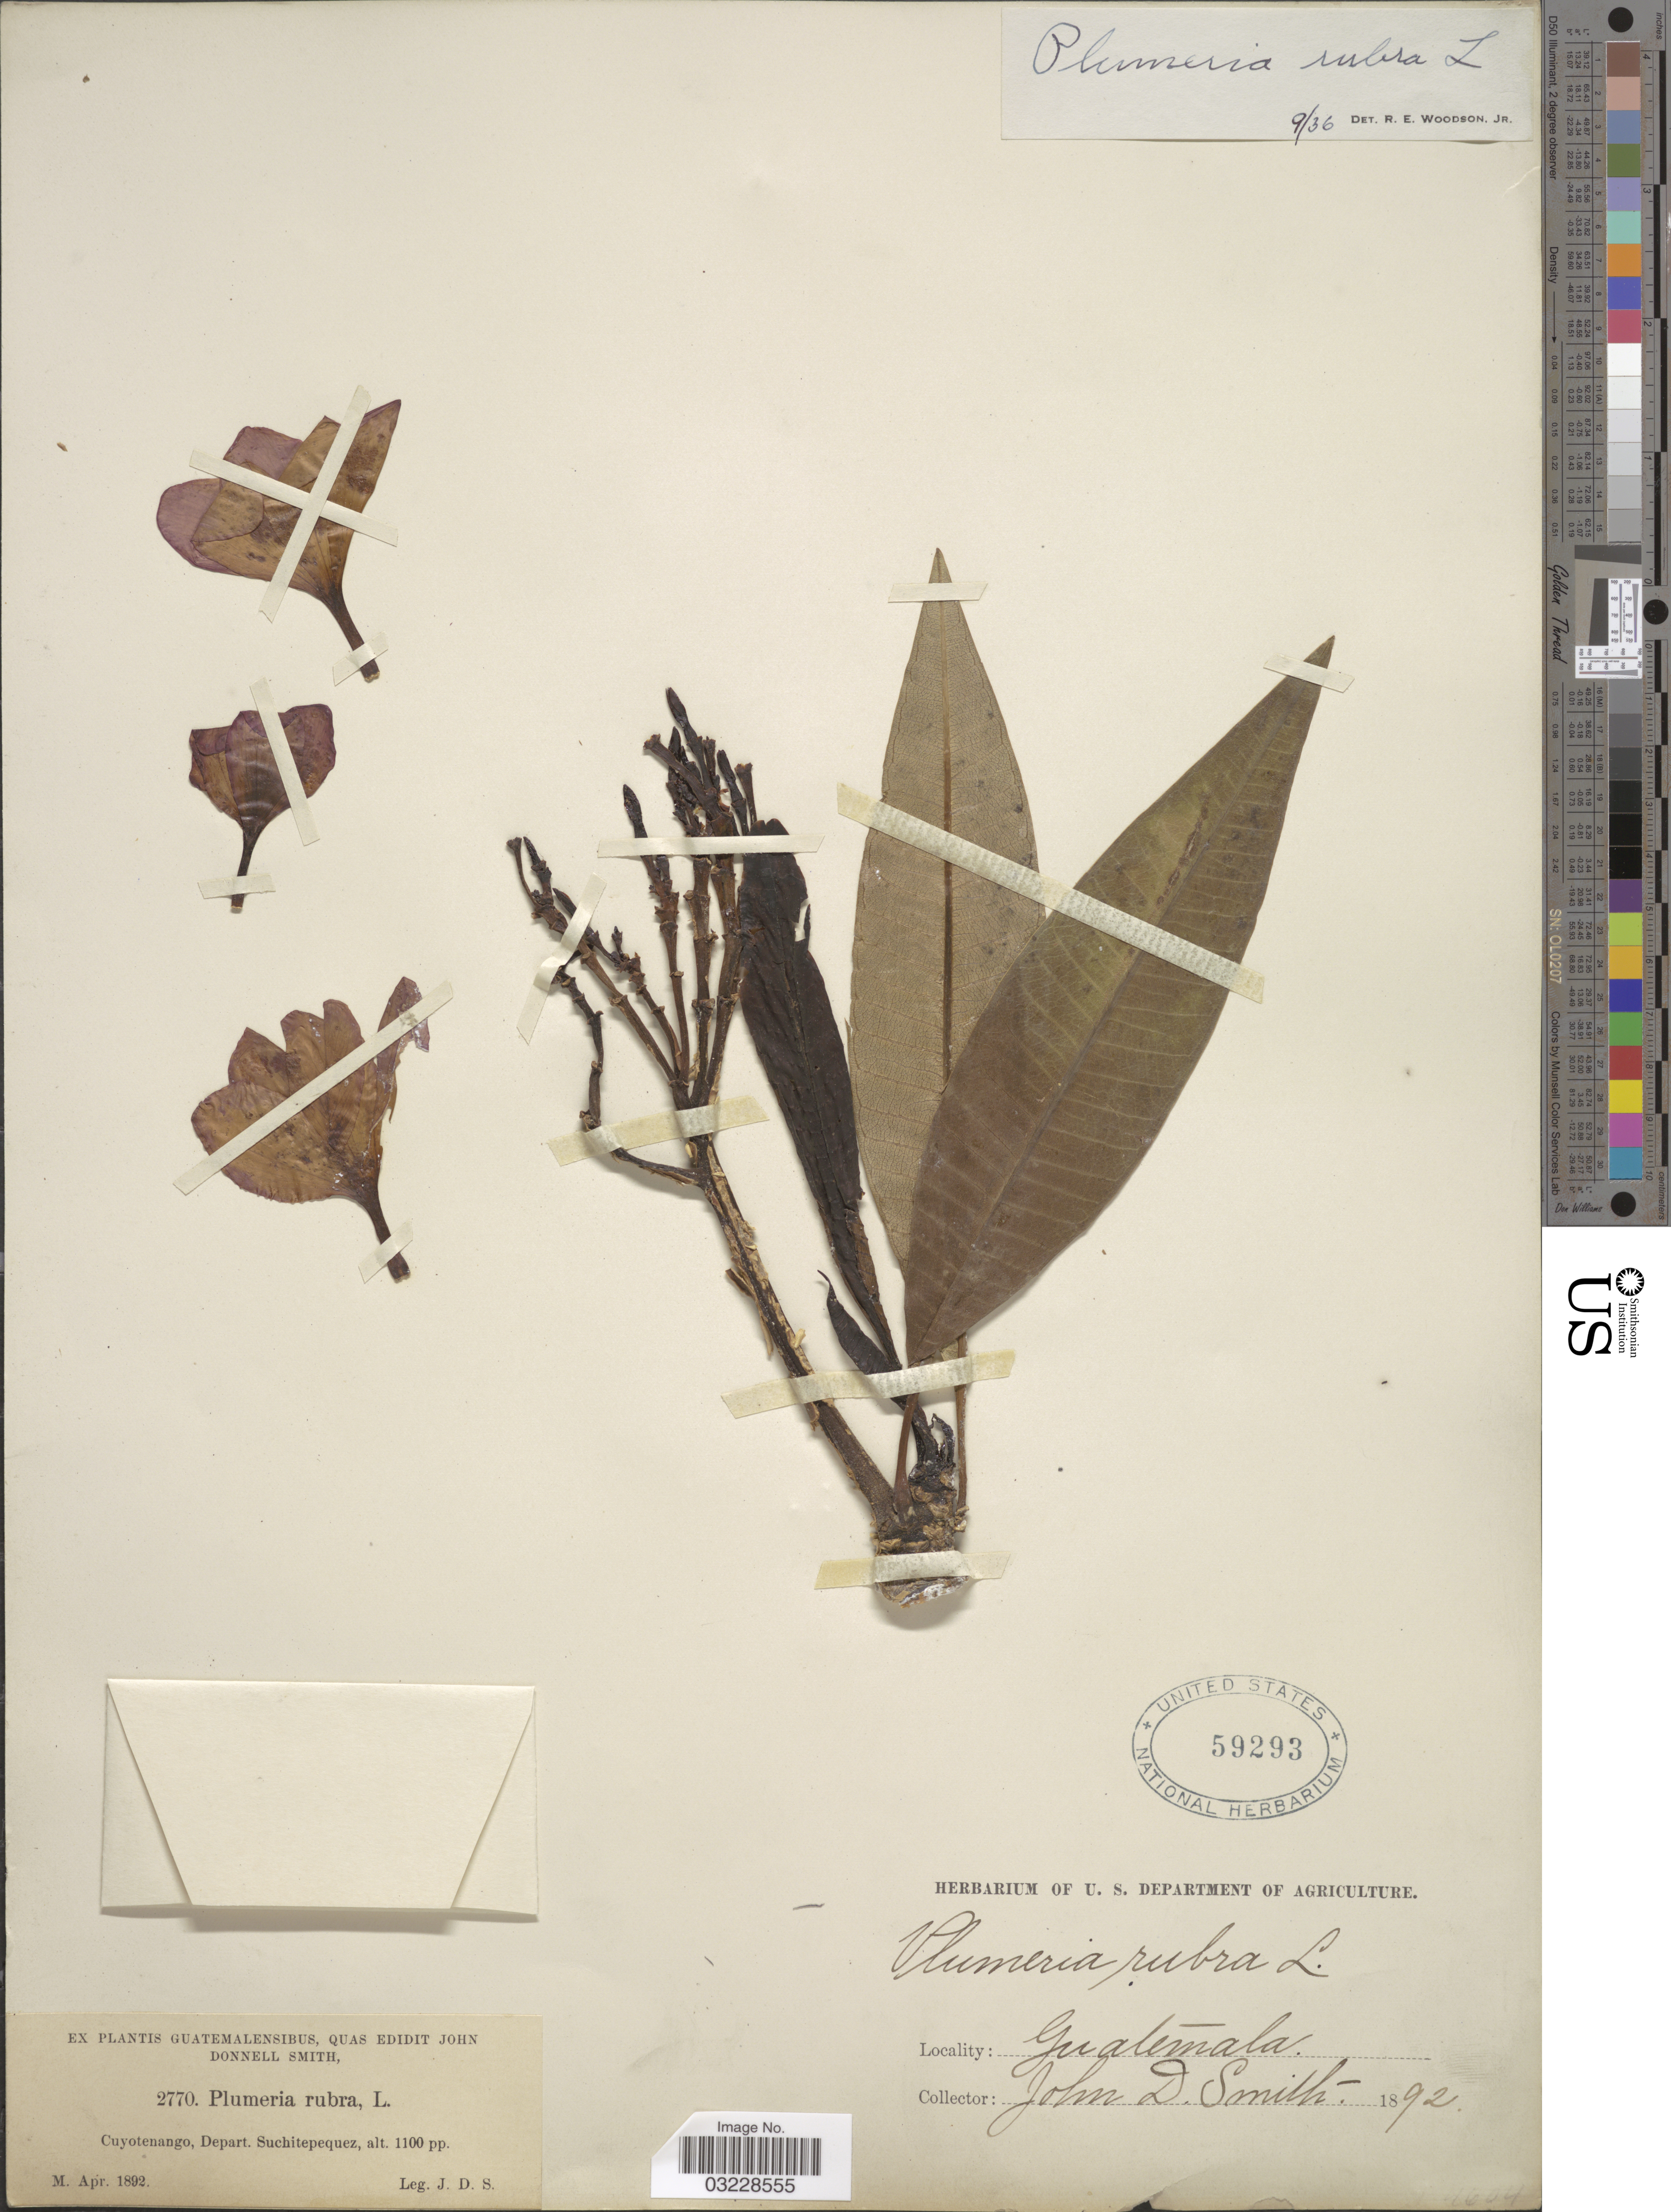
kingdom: Plantae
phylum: Tracheophyta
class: Magnoliopsida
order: Gentianales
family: Apocynaceae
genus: Plumeria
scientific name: Plumeria rubra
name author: L.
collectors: J. Donnell Smith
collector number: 2770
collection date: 1892-04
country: Guatemala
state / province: Suchitepéquez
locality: Cuyotenango, Depart. Suchitepequez.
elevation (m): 335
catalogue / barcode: US 59293